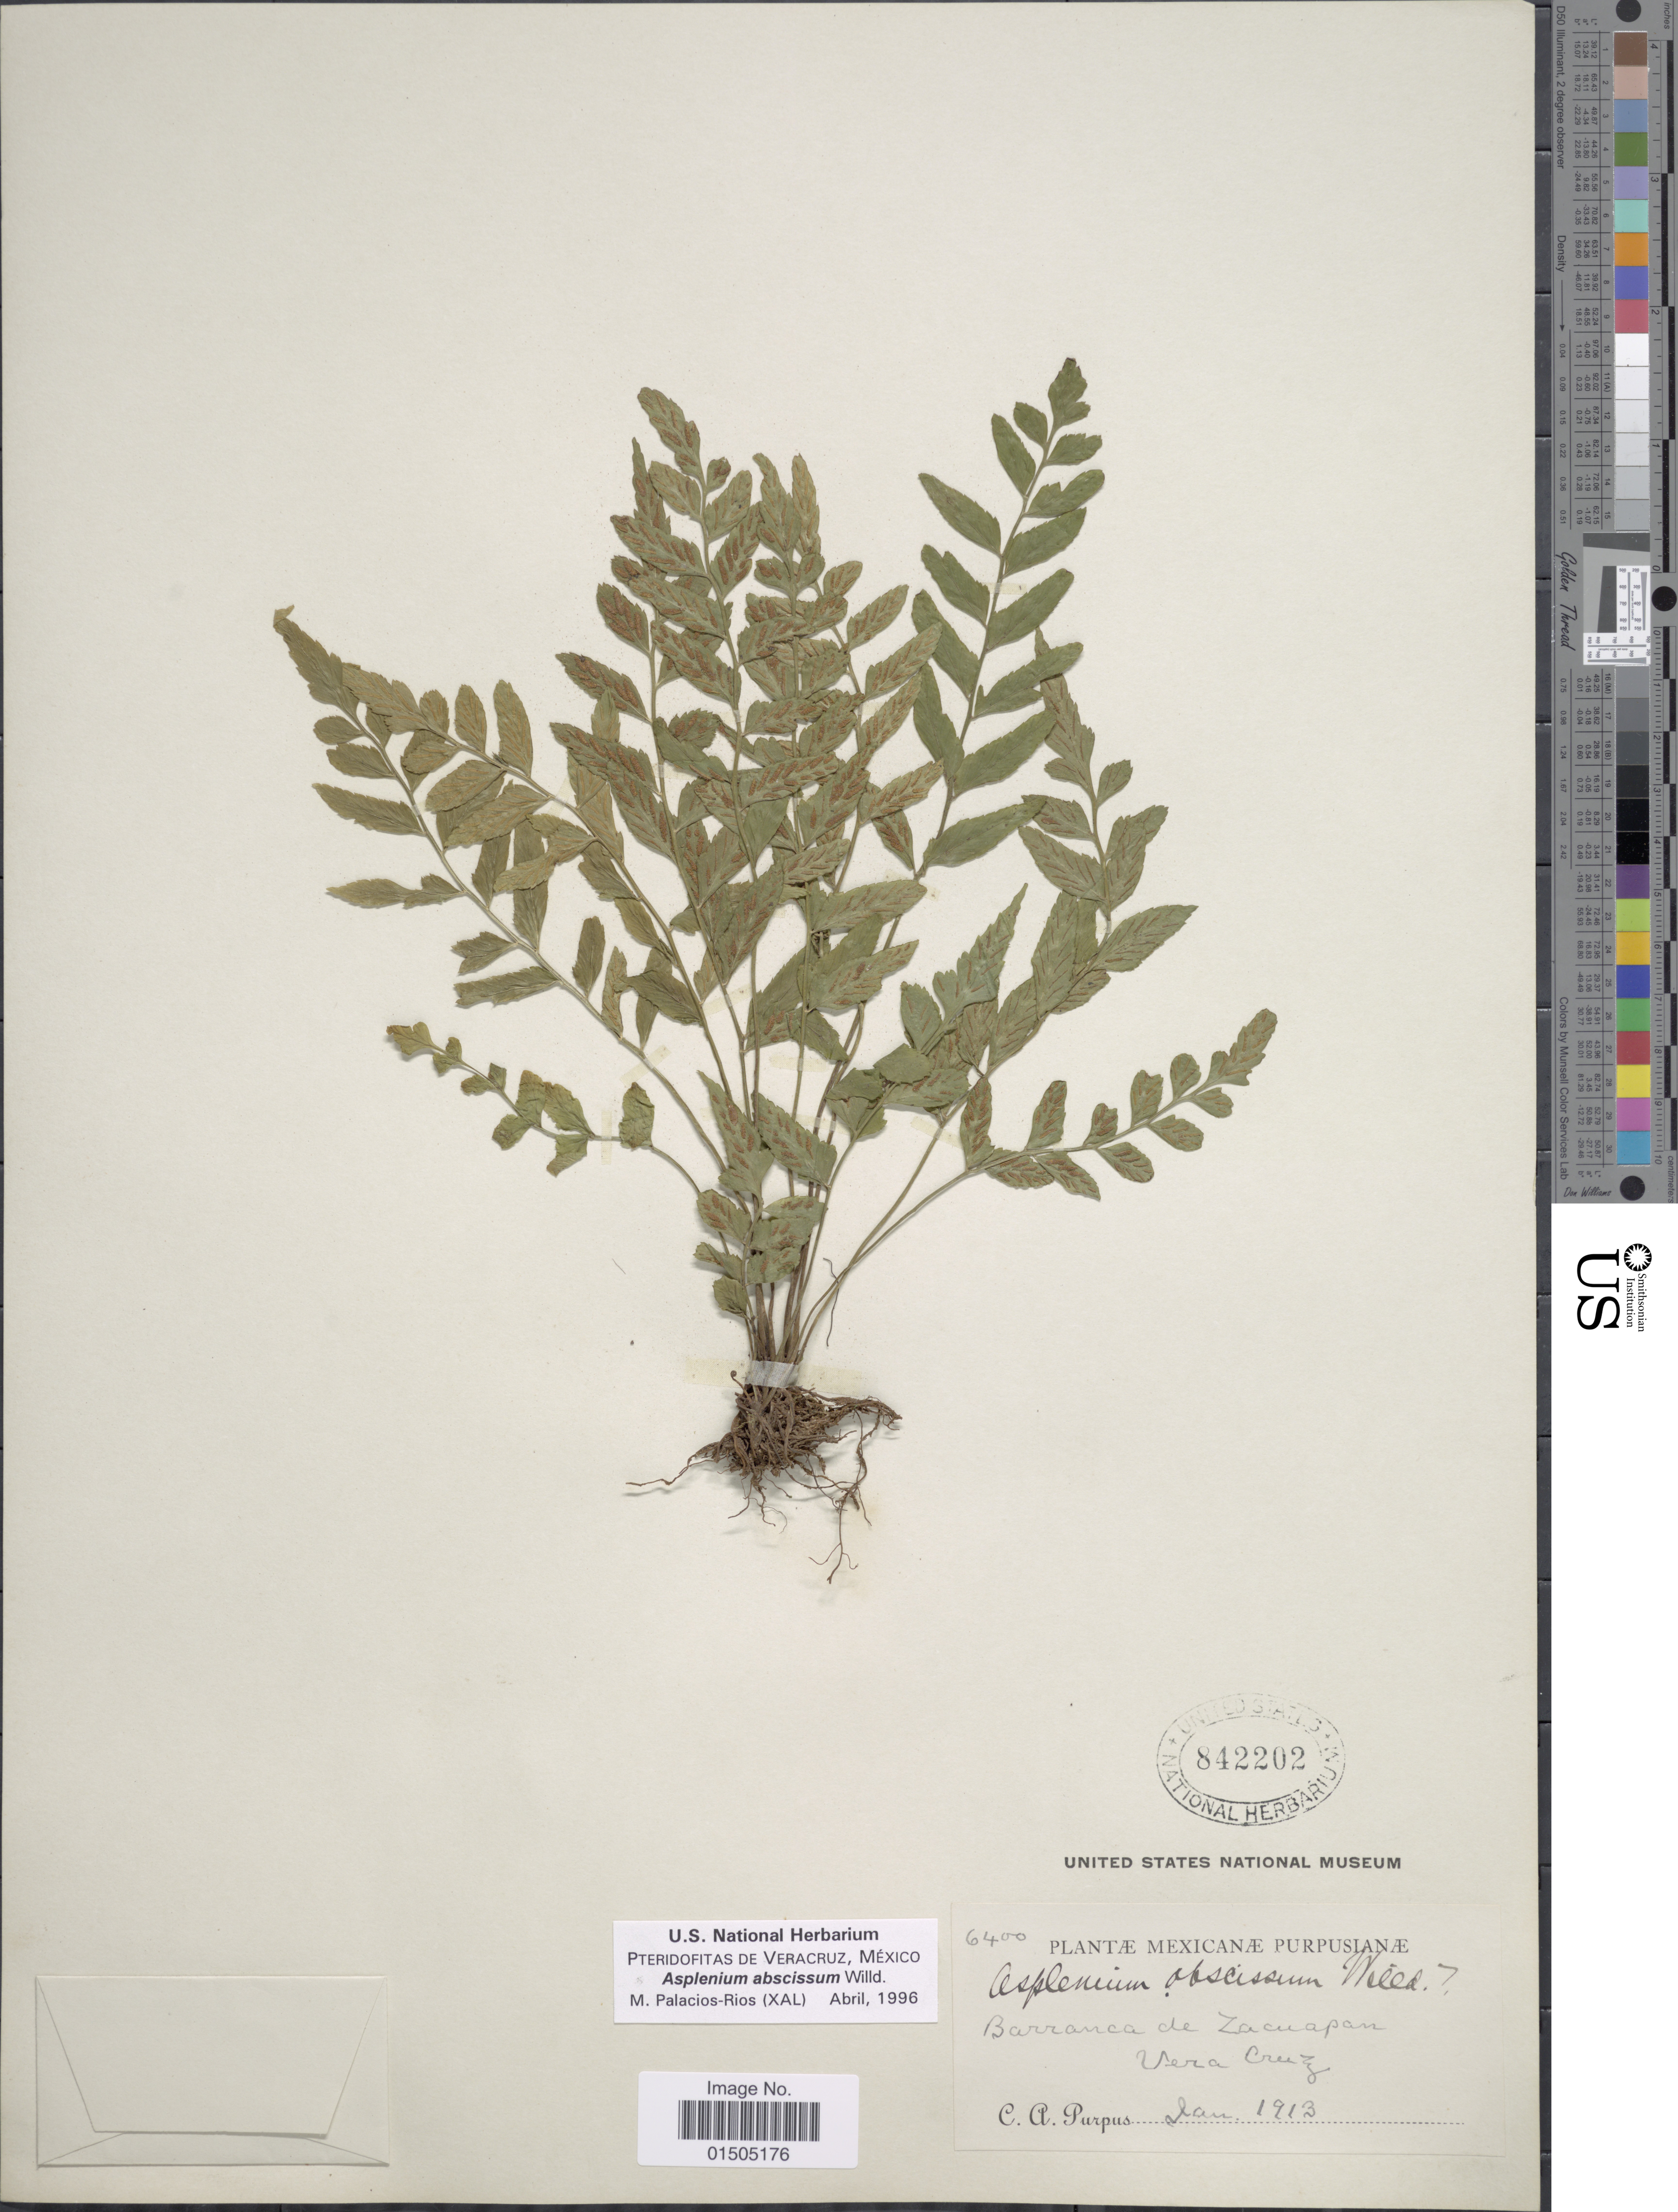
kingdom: Plantae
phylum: Tracheophyta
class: Polypodiopsida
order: Polypodiales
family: Aspleniaceae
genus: Asplenium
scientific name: Asplenium abscissum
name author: Willd.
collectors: C. A. Purpus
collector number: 6400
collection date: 1913-01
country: Mexico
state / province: Veracruz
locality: Barranca de Zacuapan.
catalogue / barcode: US 842202